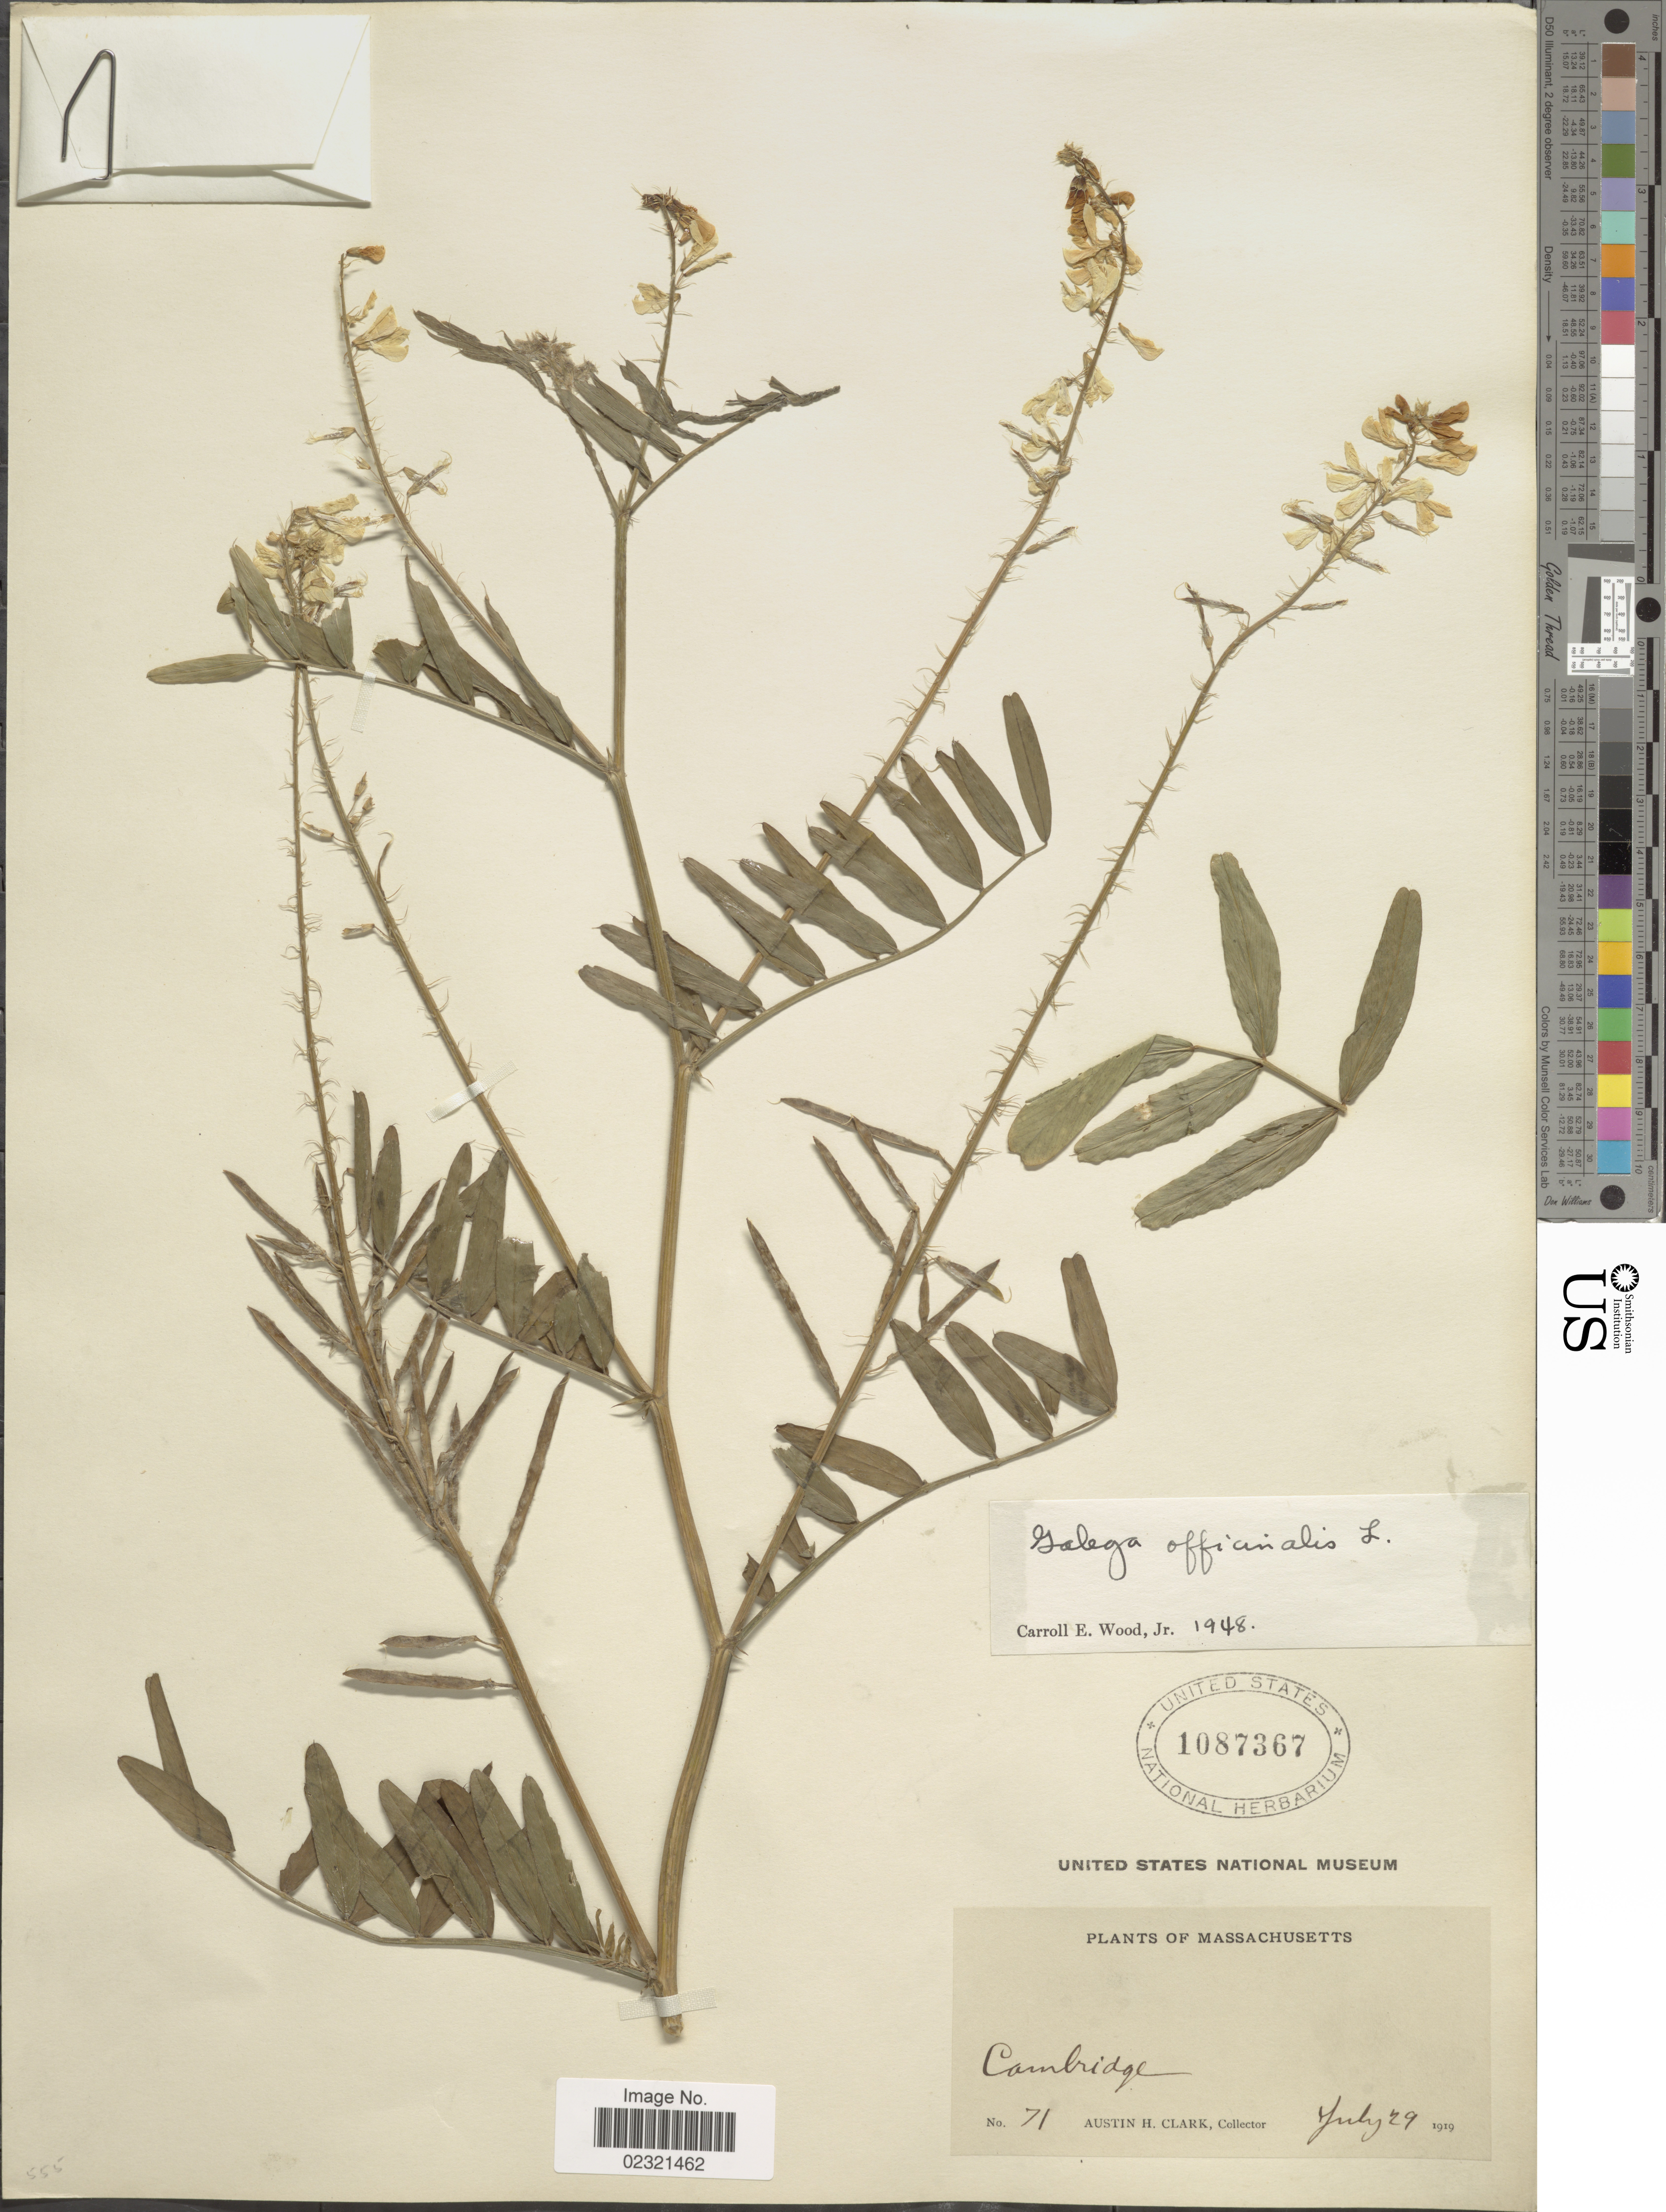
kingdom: Plantae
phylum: Tracheophyta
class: Magnoliopsida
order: Fabales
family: Fabaceae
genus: Galega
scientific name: Galega officinalis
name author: L.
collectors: A. H. Clark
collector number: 71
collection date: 1919-07-29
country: United States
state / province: Massachusetts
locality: Cambridge.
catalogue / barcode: US 1087367